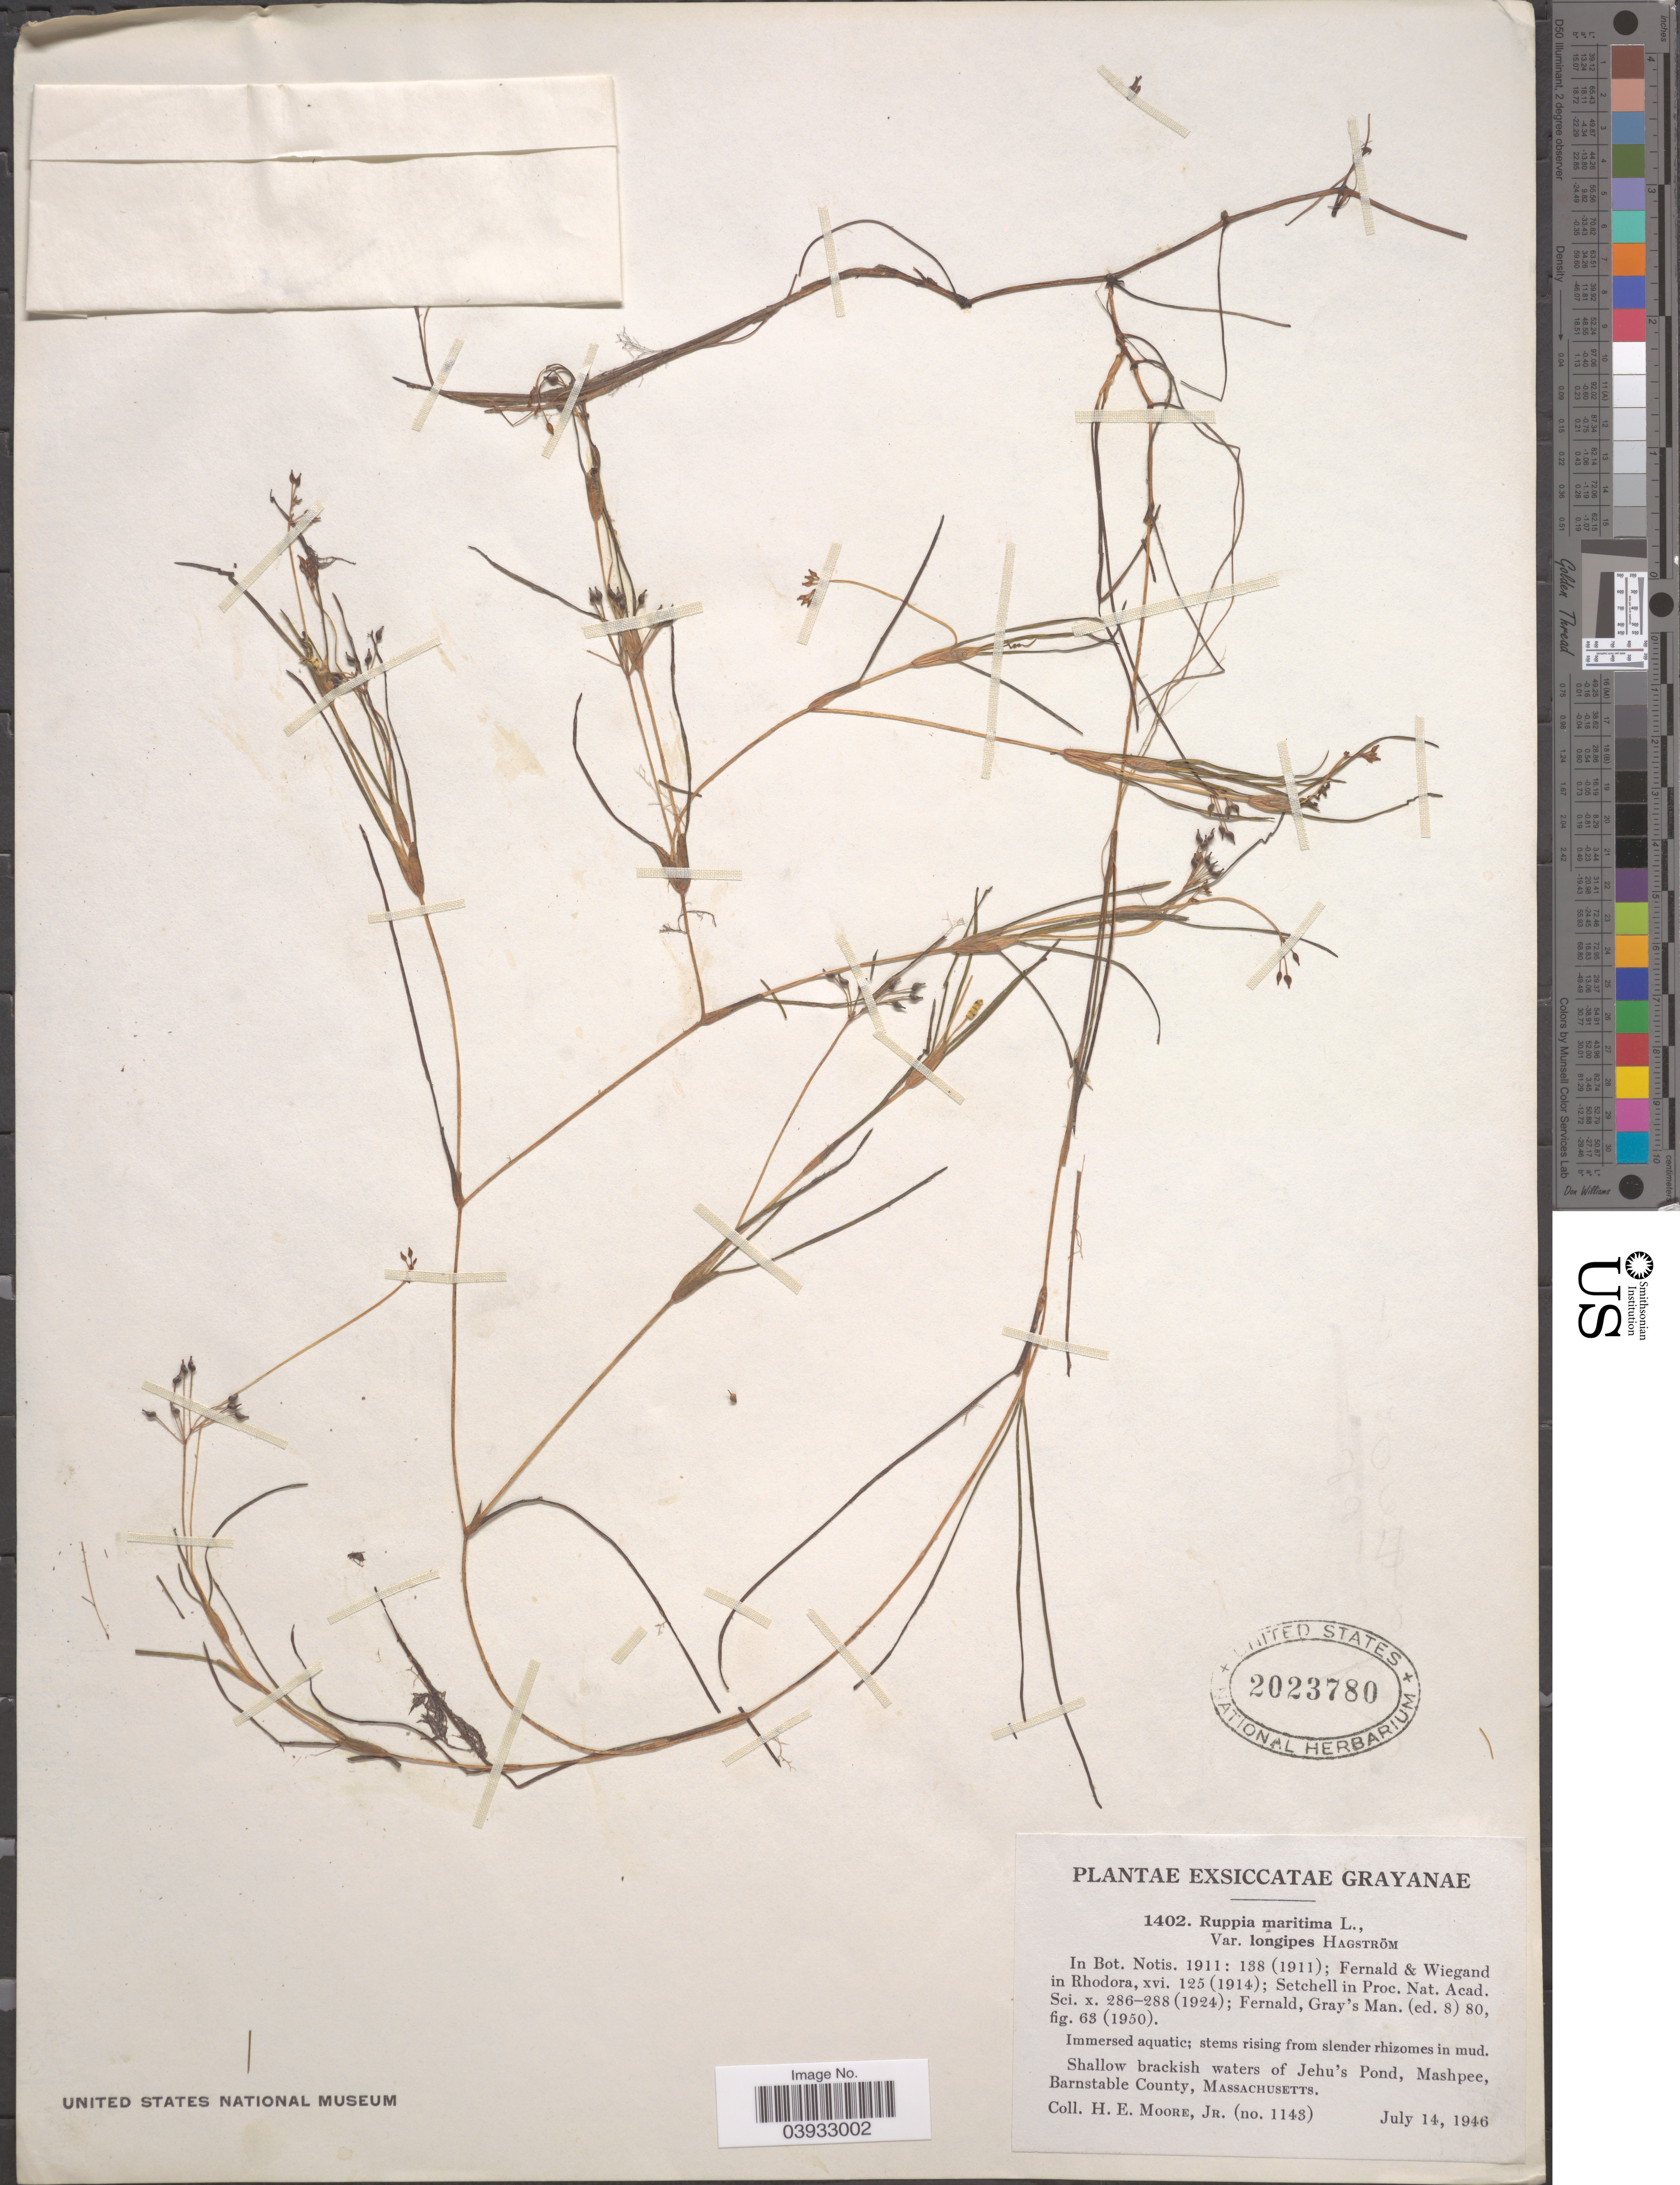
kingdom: Plantae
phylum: Tracheophyta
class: Liliopsida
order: Alismatales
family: Ruppiaceae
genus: Ruppia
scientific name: Ruppia maritima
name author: L.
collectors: H. Moore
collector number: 1143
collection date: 1946-07-14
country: United States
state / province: Massachusetts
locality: Shallow brackish waters of Jehu's Pond, Mashpee, Barnstable County.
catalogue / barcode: US 2023780